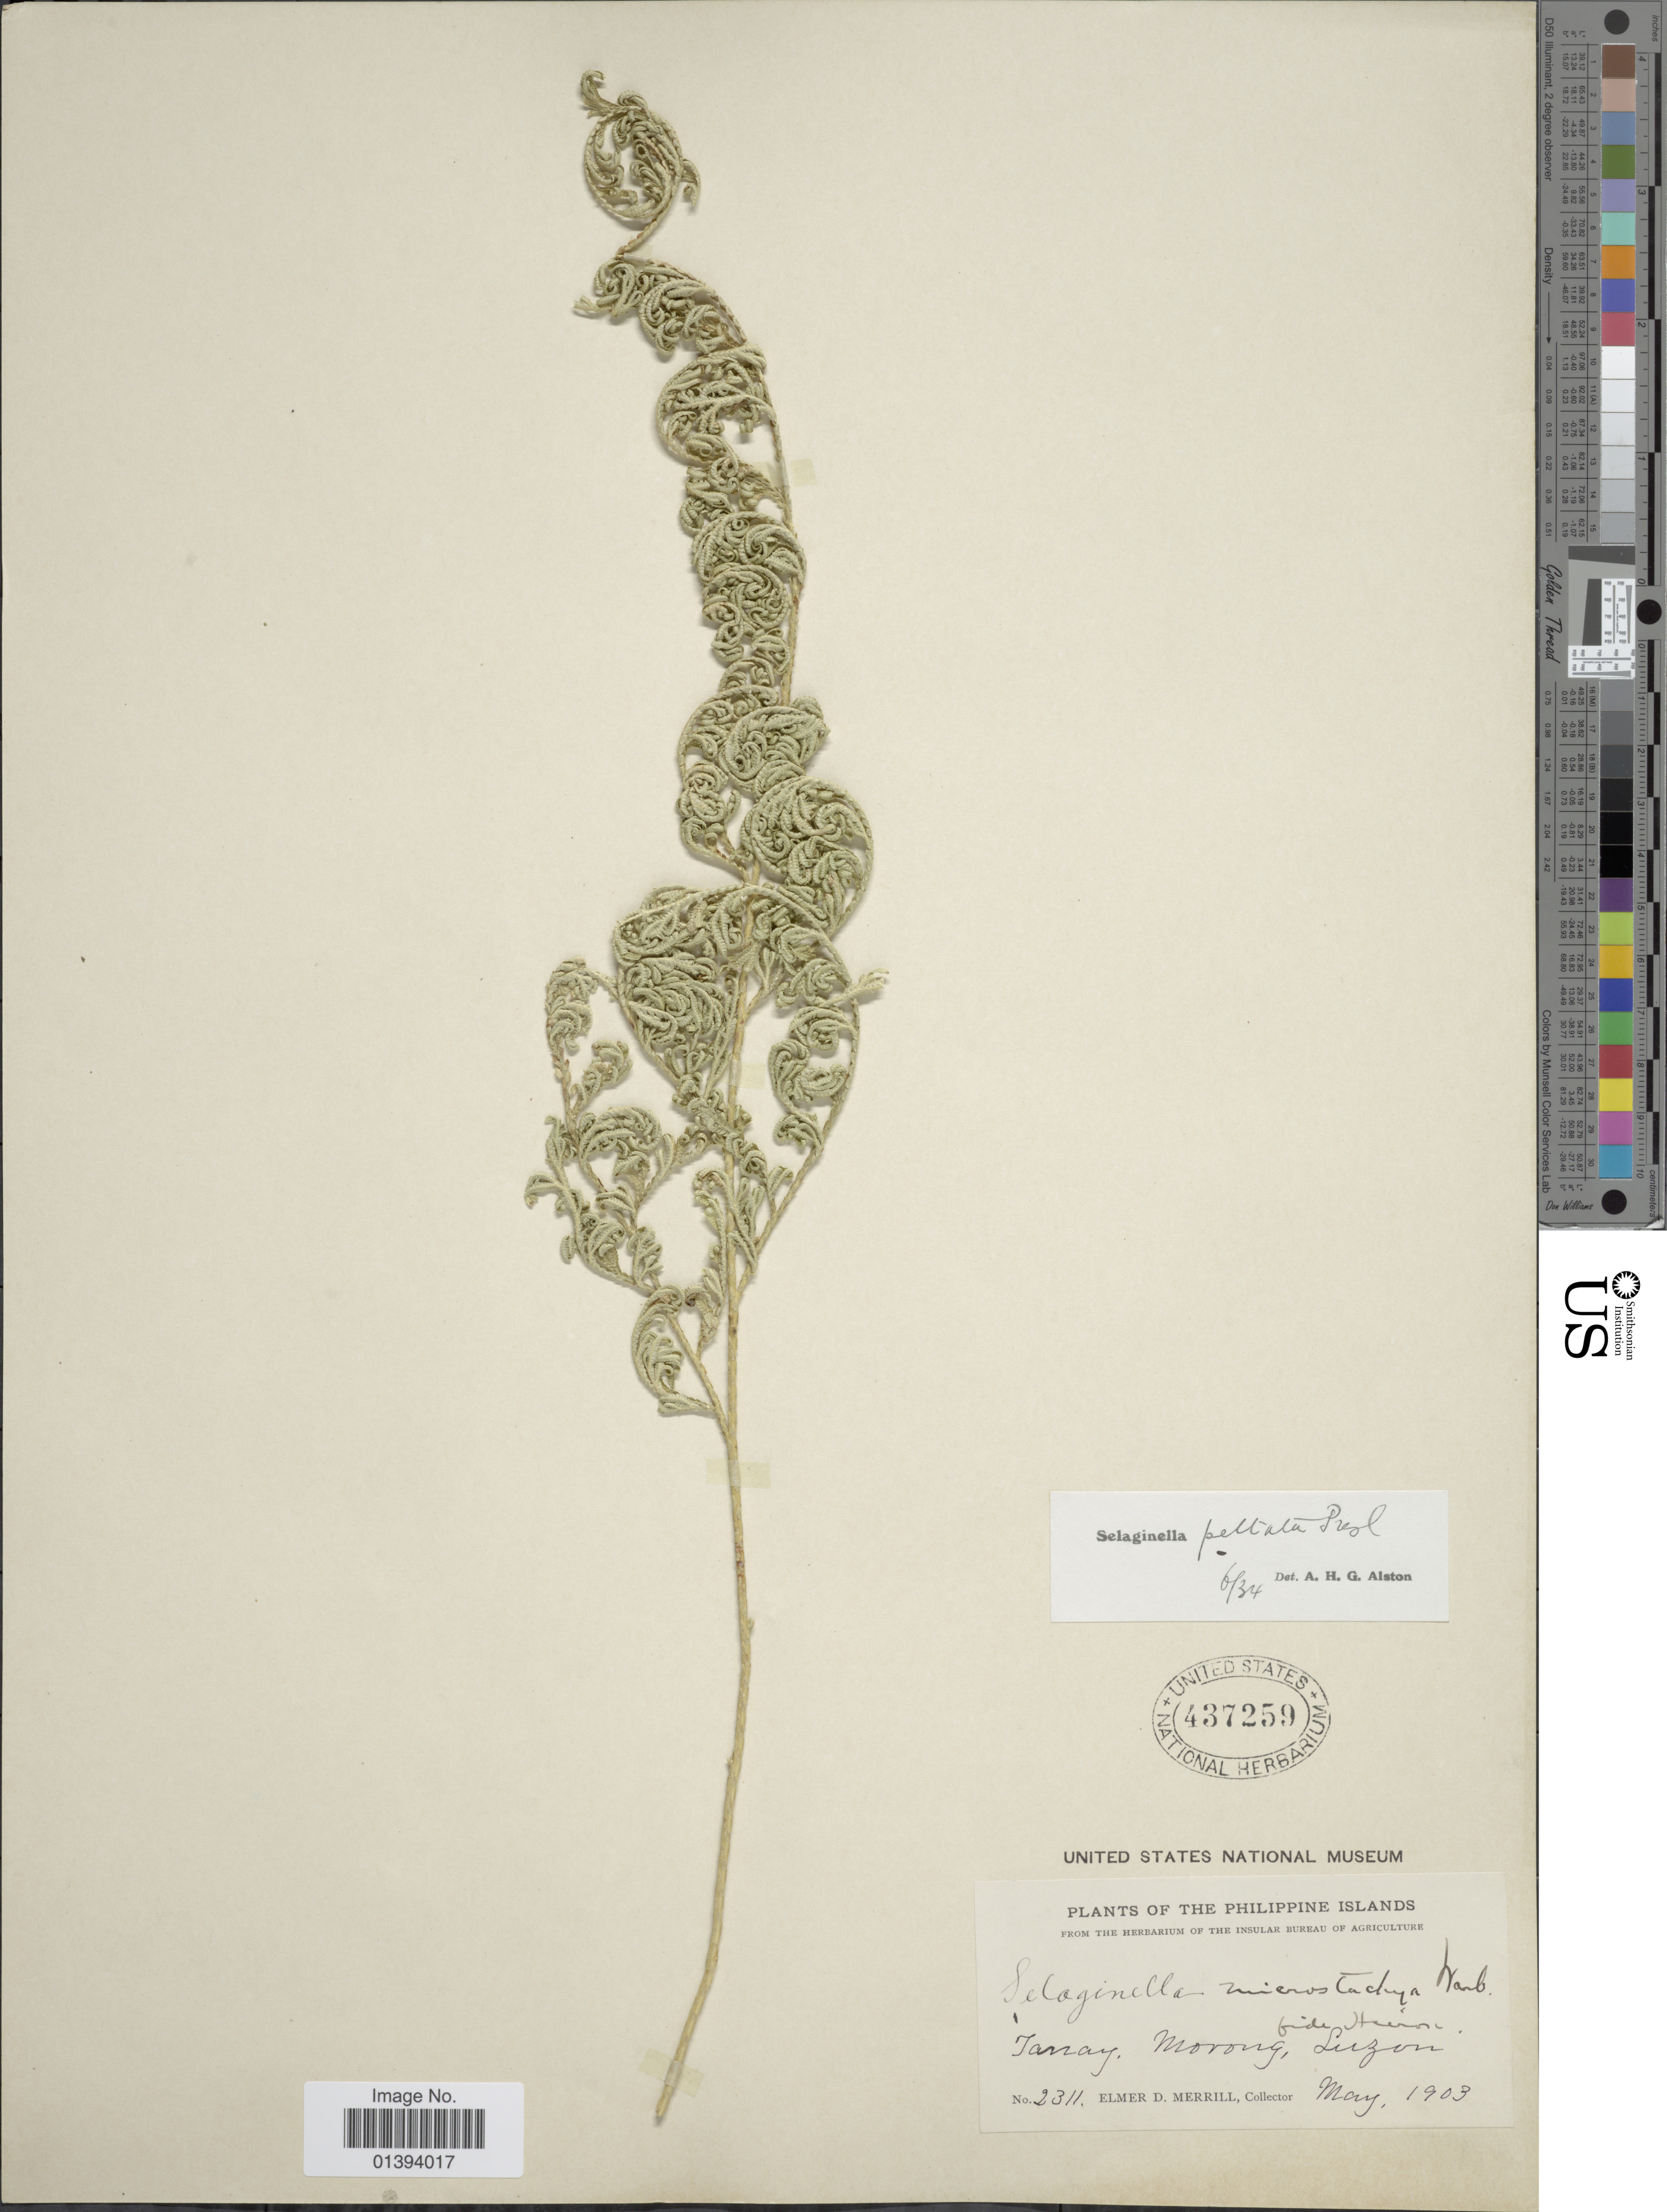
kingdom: Plantae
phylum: Tracheophyta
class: Lycopodiopsida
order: Selaginellales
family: Selaginellaceae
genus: Selaginella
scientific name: Selaginella peltata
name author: C. Presl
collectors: E. D. Merrill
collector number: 2311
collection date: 1903-05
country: Philippines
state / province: Central Luzon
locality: Tarray, Morong, Luzon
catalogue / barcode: US 437259